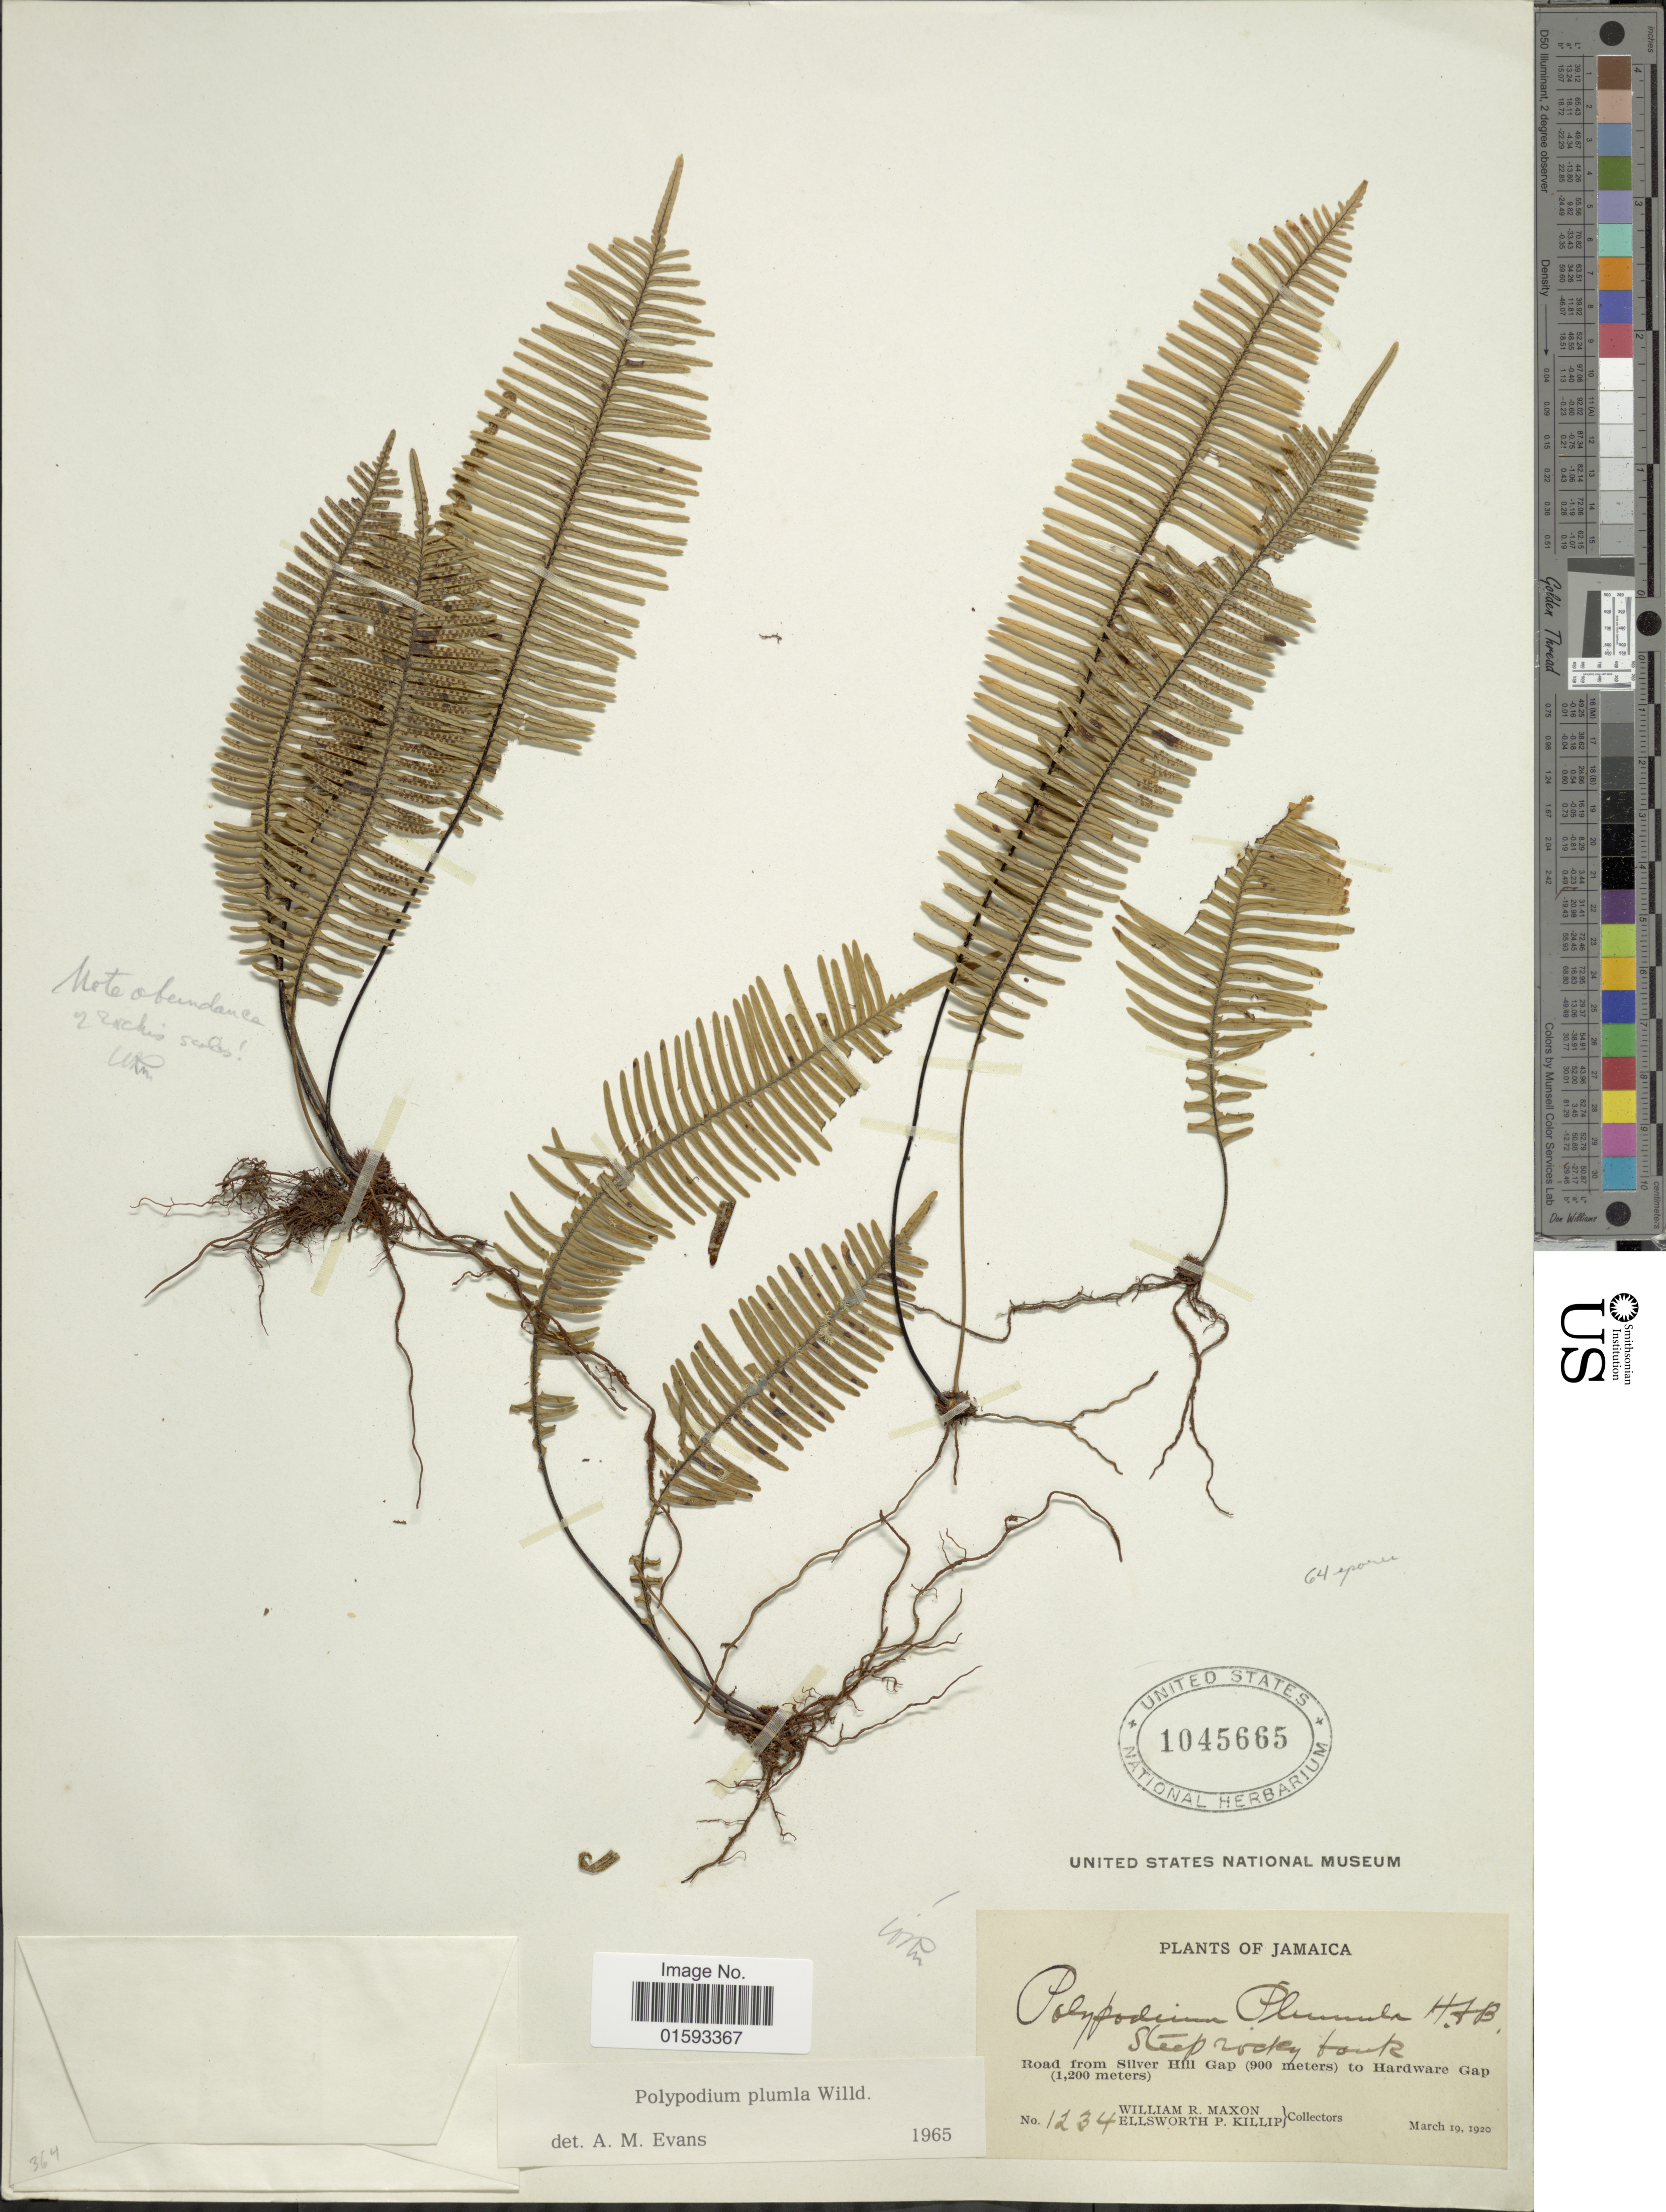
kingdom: Plantae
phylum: Tracheophyta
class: Polypodiopsida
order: Polypodiales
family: Polypodiaceae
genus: Pecluma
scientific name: Pecluma plumula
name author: (Humb. & Bonpl. ex Willd.) M.G. Price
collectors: W. R. Maxon & E. P. Killip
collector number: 1234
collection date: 1920-03-19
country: Jamaica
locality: Road from Silver Hill Gap to Hardware Gap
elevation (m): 900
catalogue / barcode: US 1045665